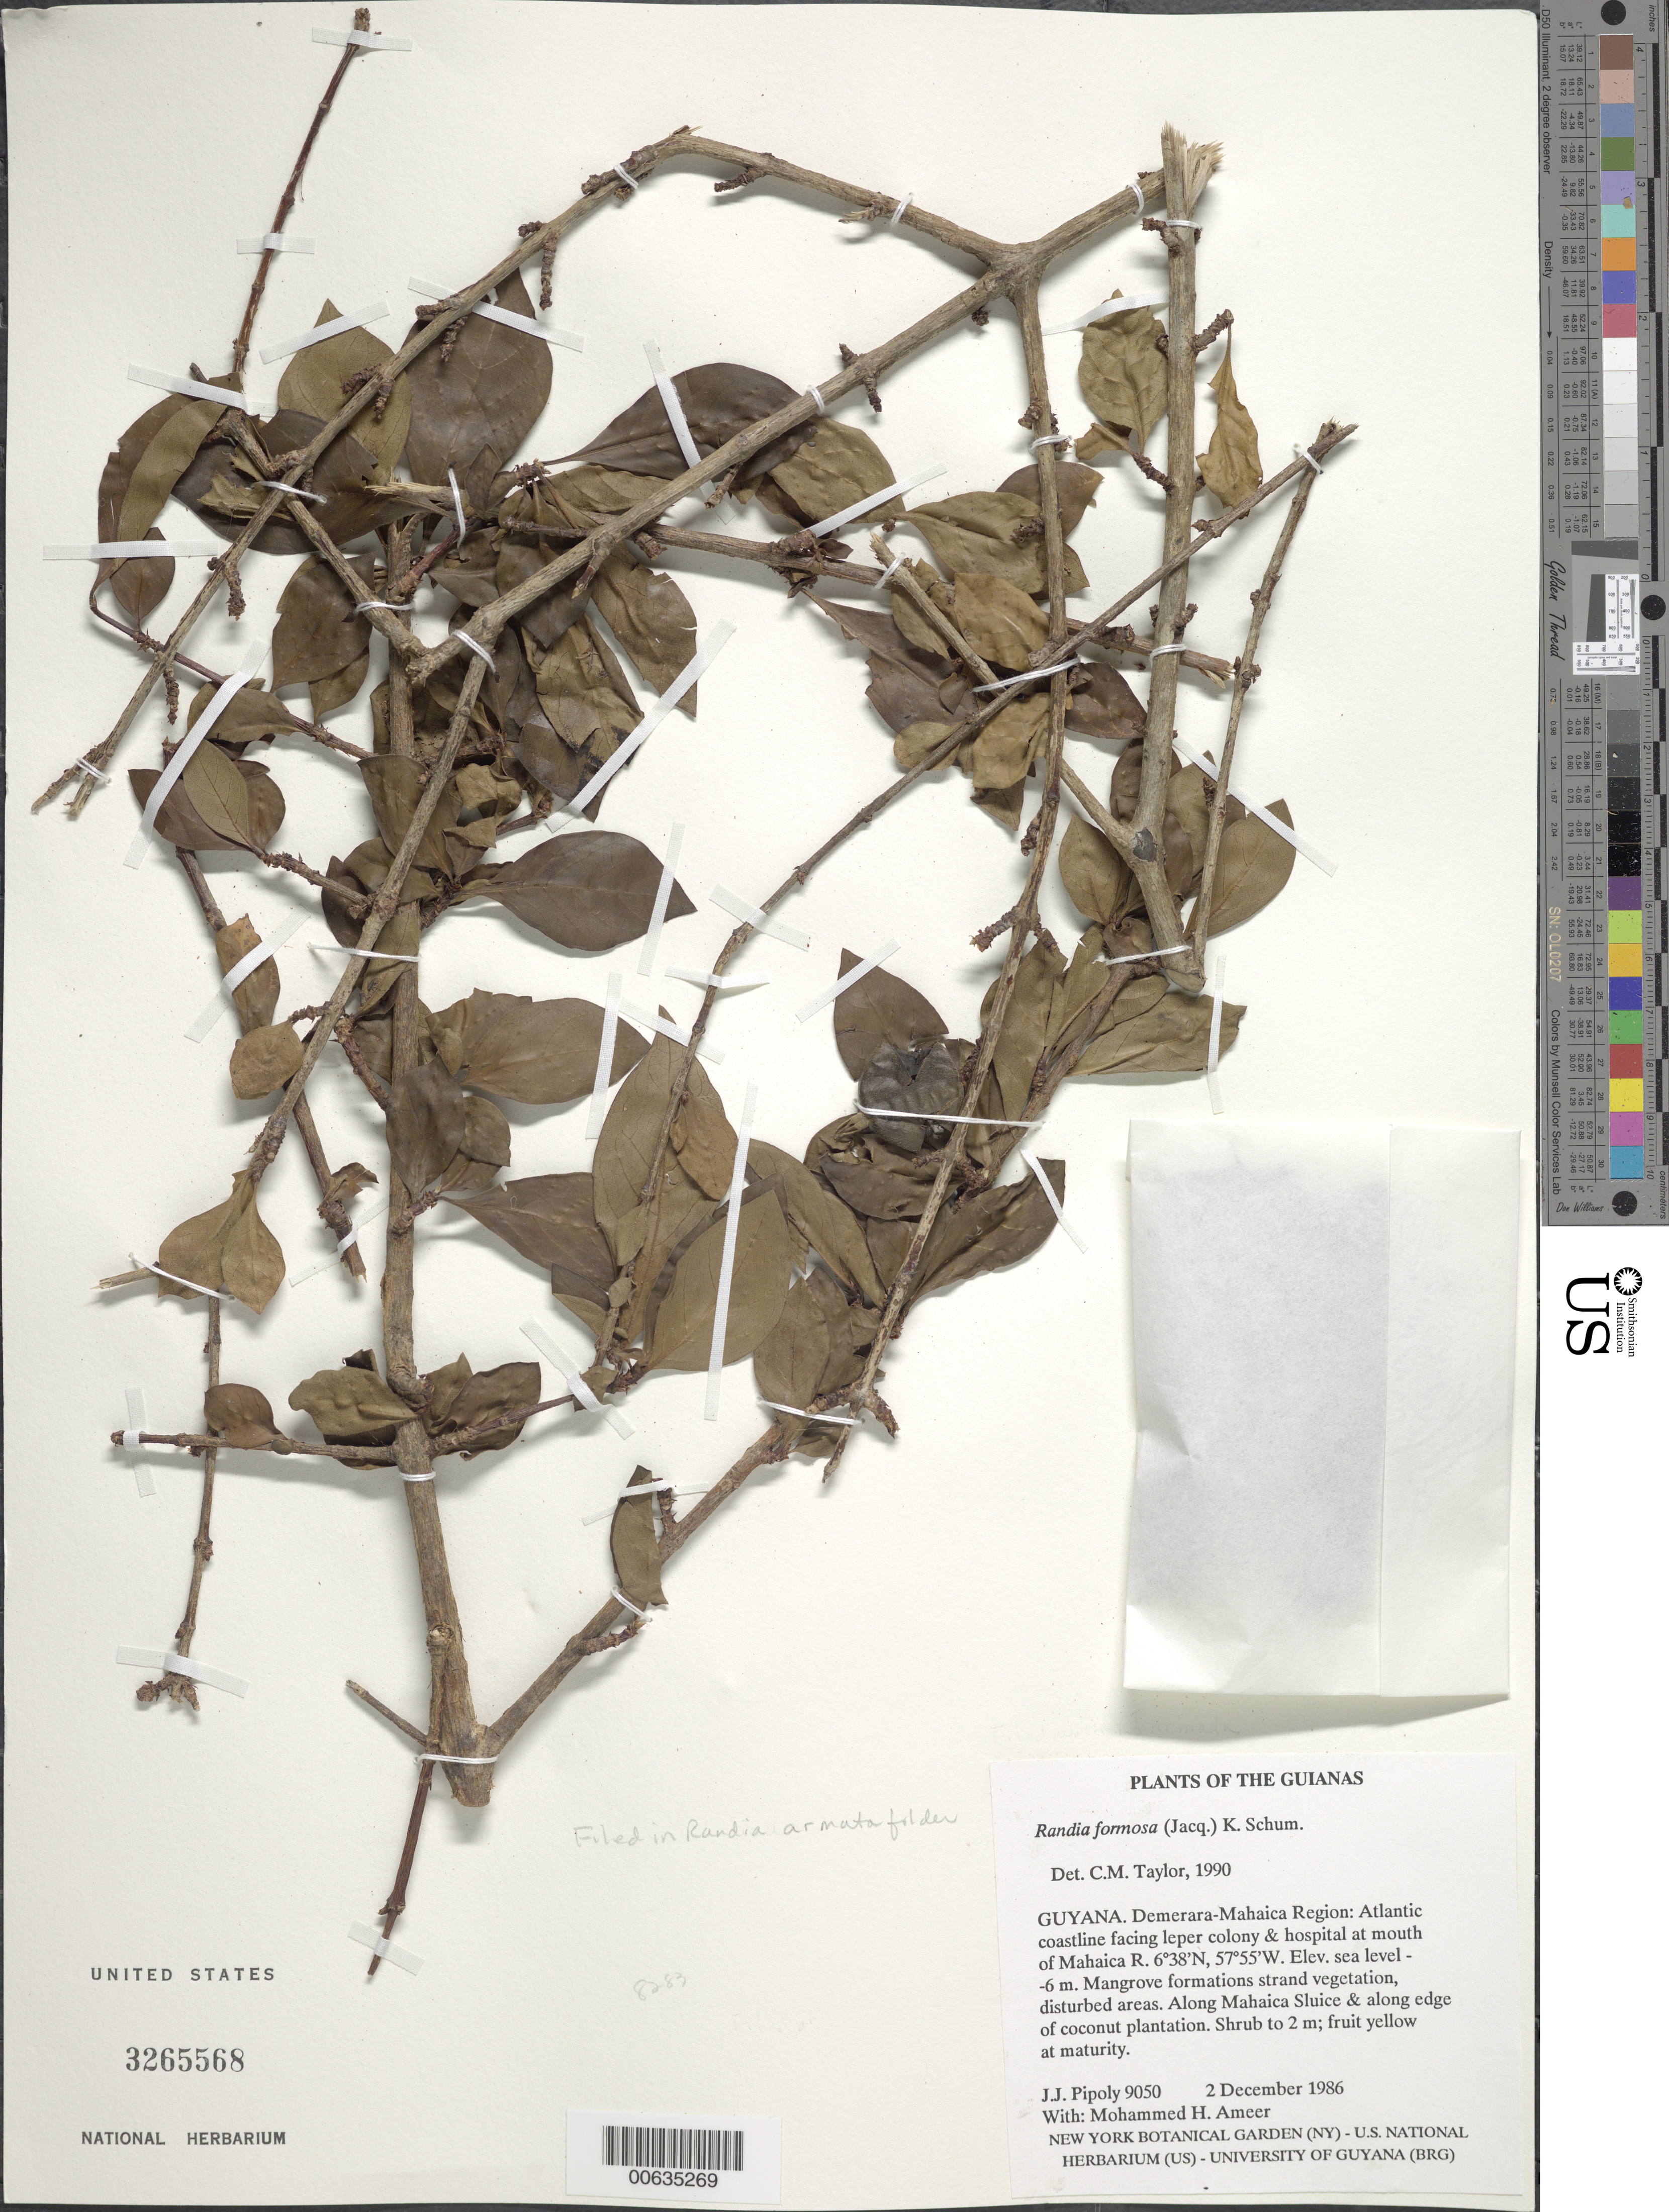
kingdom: Plantae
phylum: Tracheophyta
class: Magnoliopsida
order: Gentianales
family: Rubiaceae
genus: Randia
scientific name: Randia formosa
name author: (Jacq.) K. Schum.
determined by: Taylor, Charlotte M.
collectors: J. J. Pipoly & M. Ameer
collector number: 9050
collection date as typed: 2 December 1986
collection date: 1986-12-02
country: Guyana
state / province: Demerara-Mahaica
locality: Atlantic coastline facing leper colony & hospital at mouth of Mahaica R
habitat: Mangrove formations strand vegetation, disturbed areas. Along Mahaica Sluice & along edge of coconut plantation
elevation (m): -6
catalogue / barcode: US 3265568